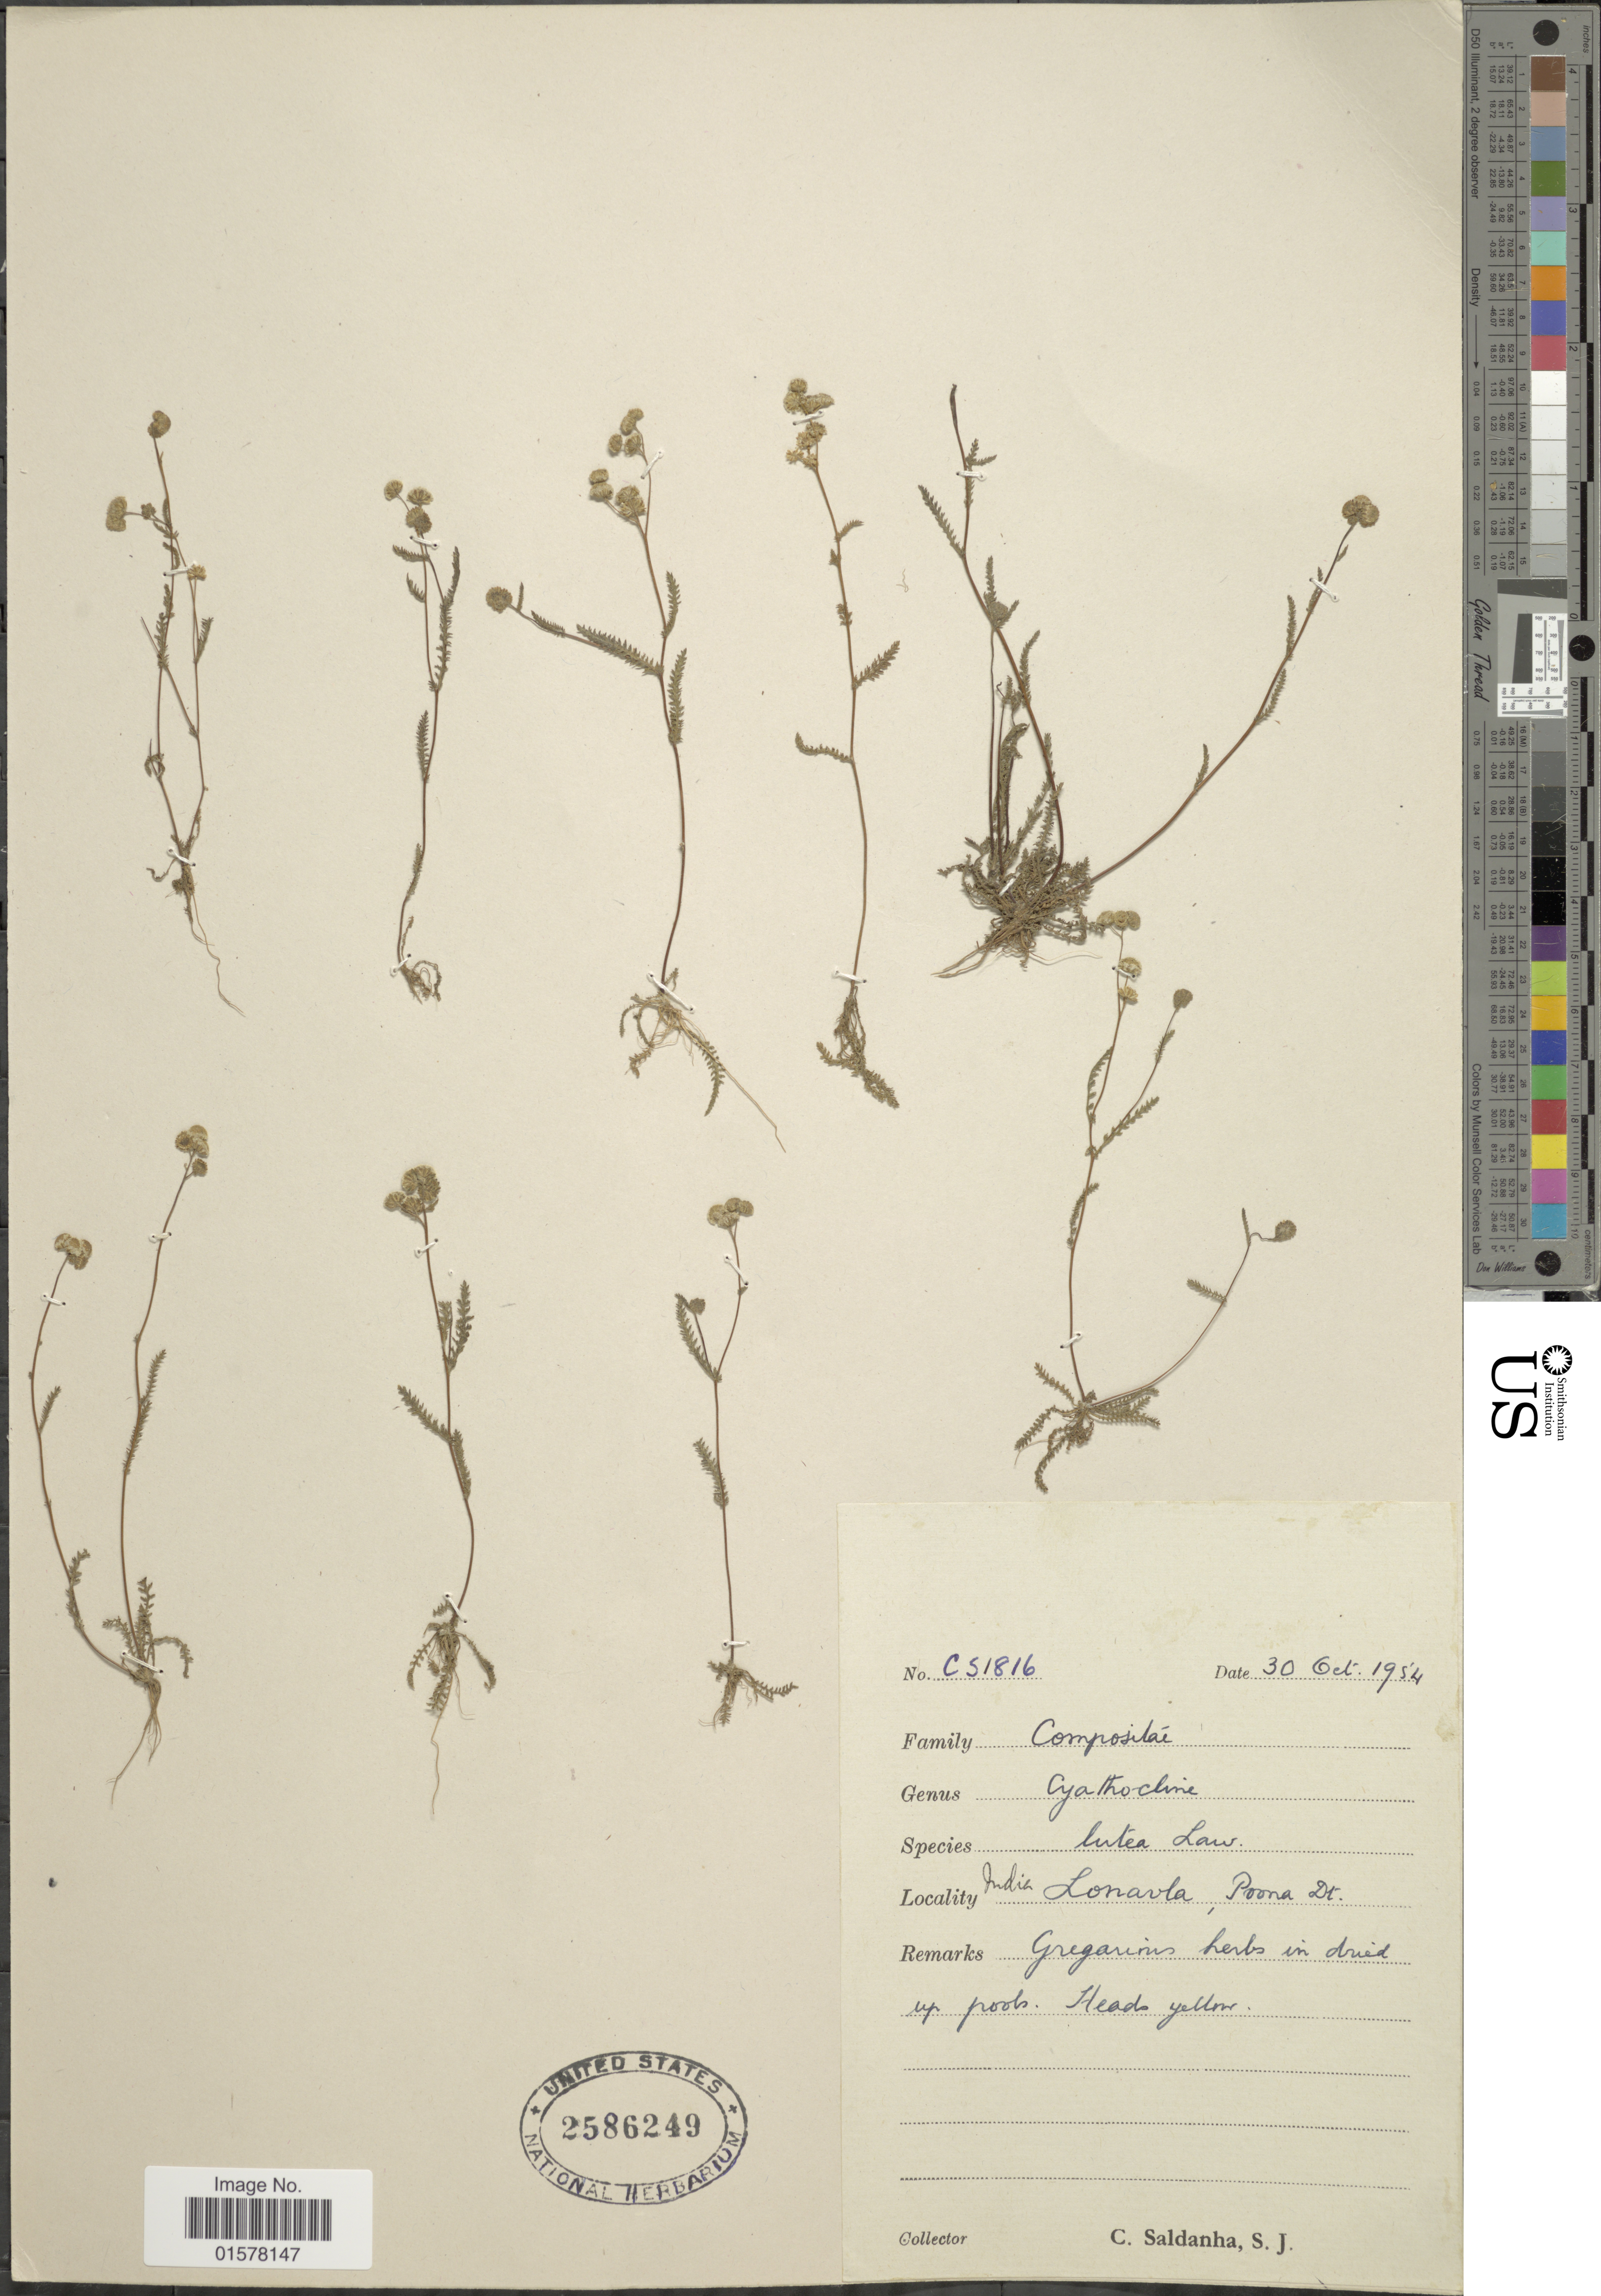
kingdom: Plantae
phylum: Tracheophyta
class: Magnoliopsida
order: Asterales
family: Asteraceae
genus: Cyathocline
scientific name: Cyathocline lutea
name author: Law ex Wight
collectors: C. Saldanha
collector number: CS1816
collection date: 1954-10-30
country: India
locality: India. Lonavla, Poona Dt.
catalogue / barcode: US 2586249